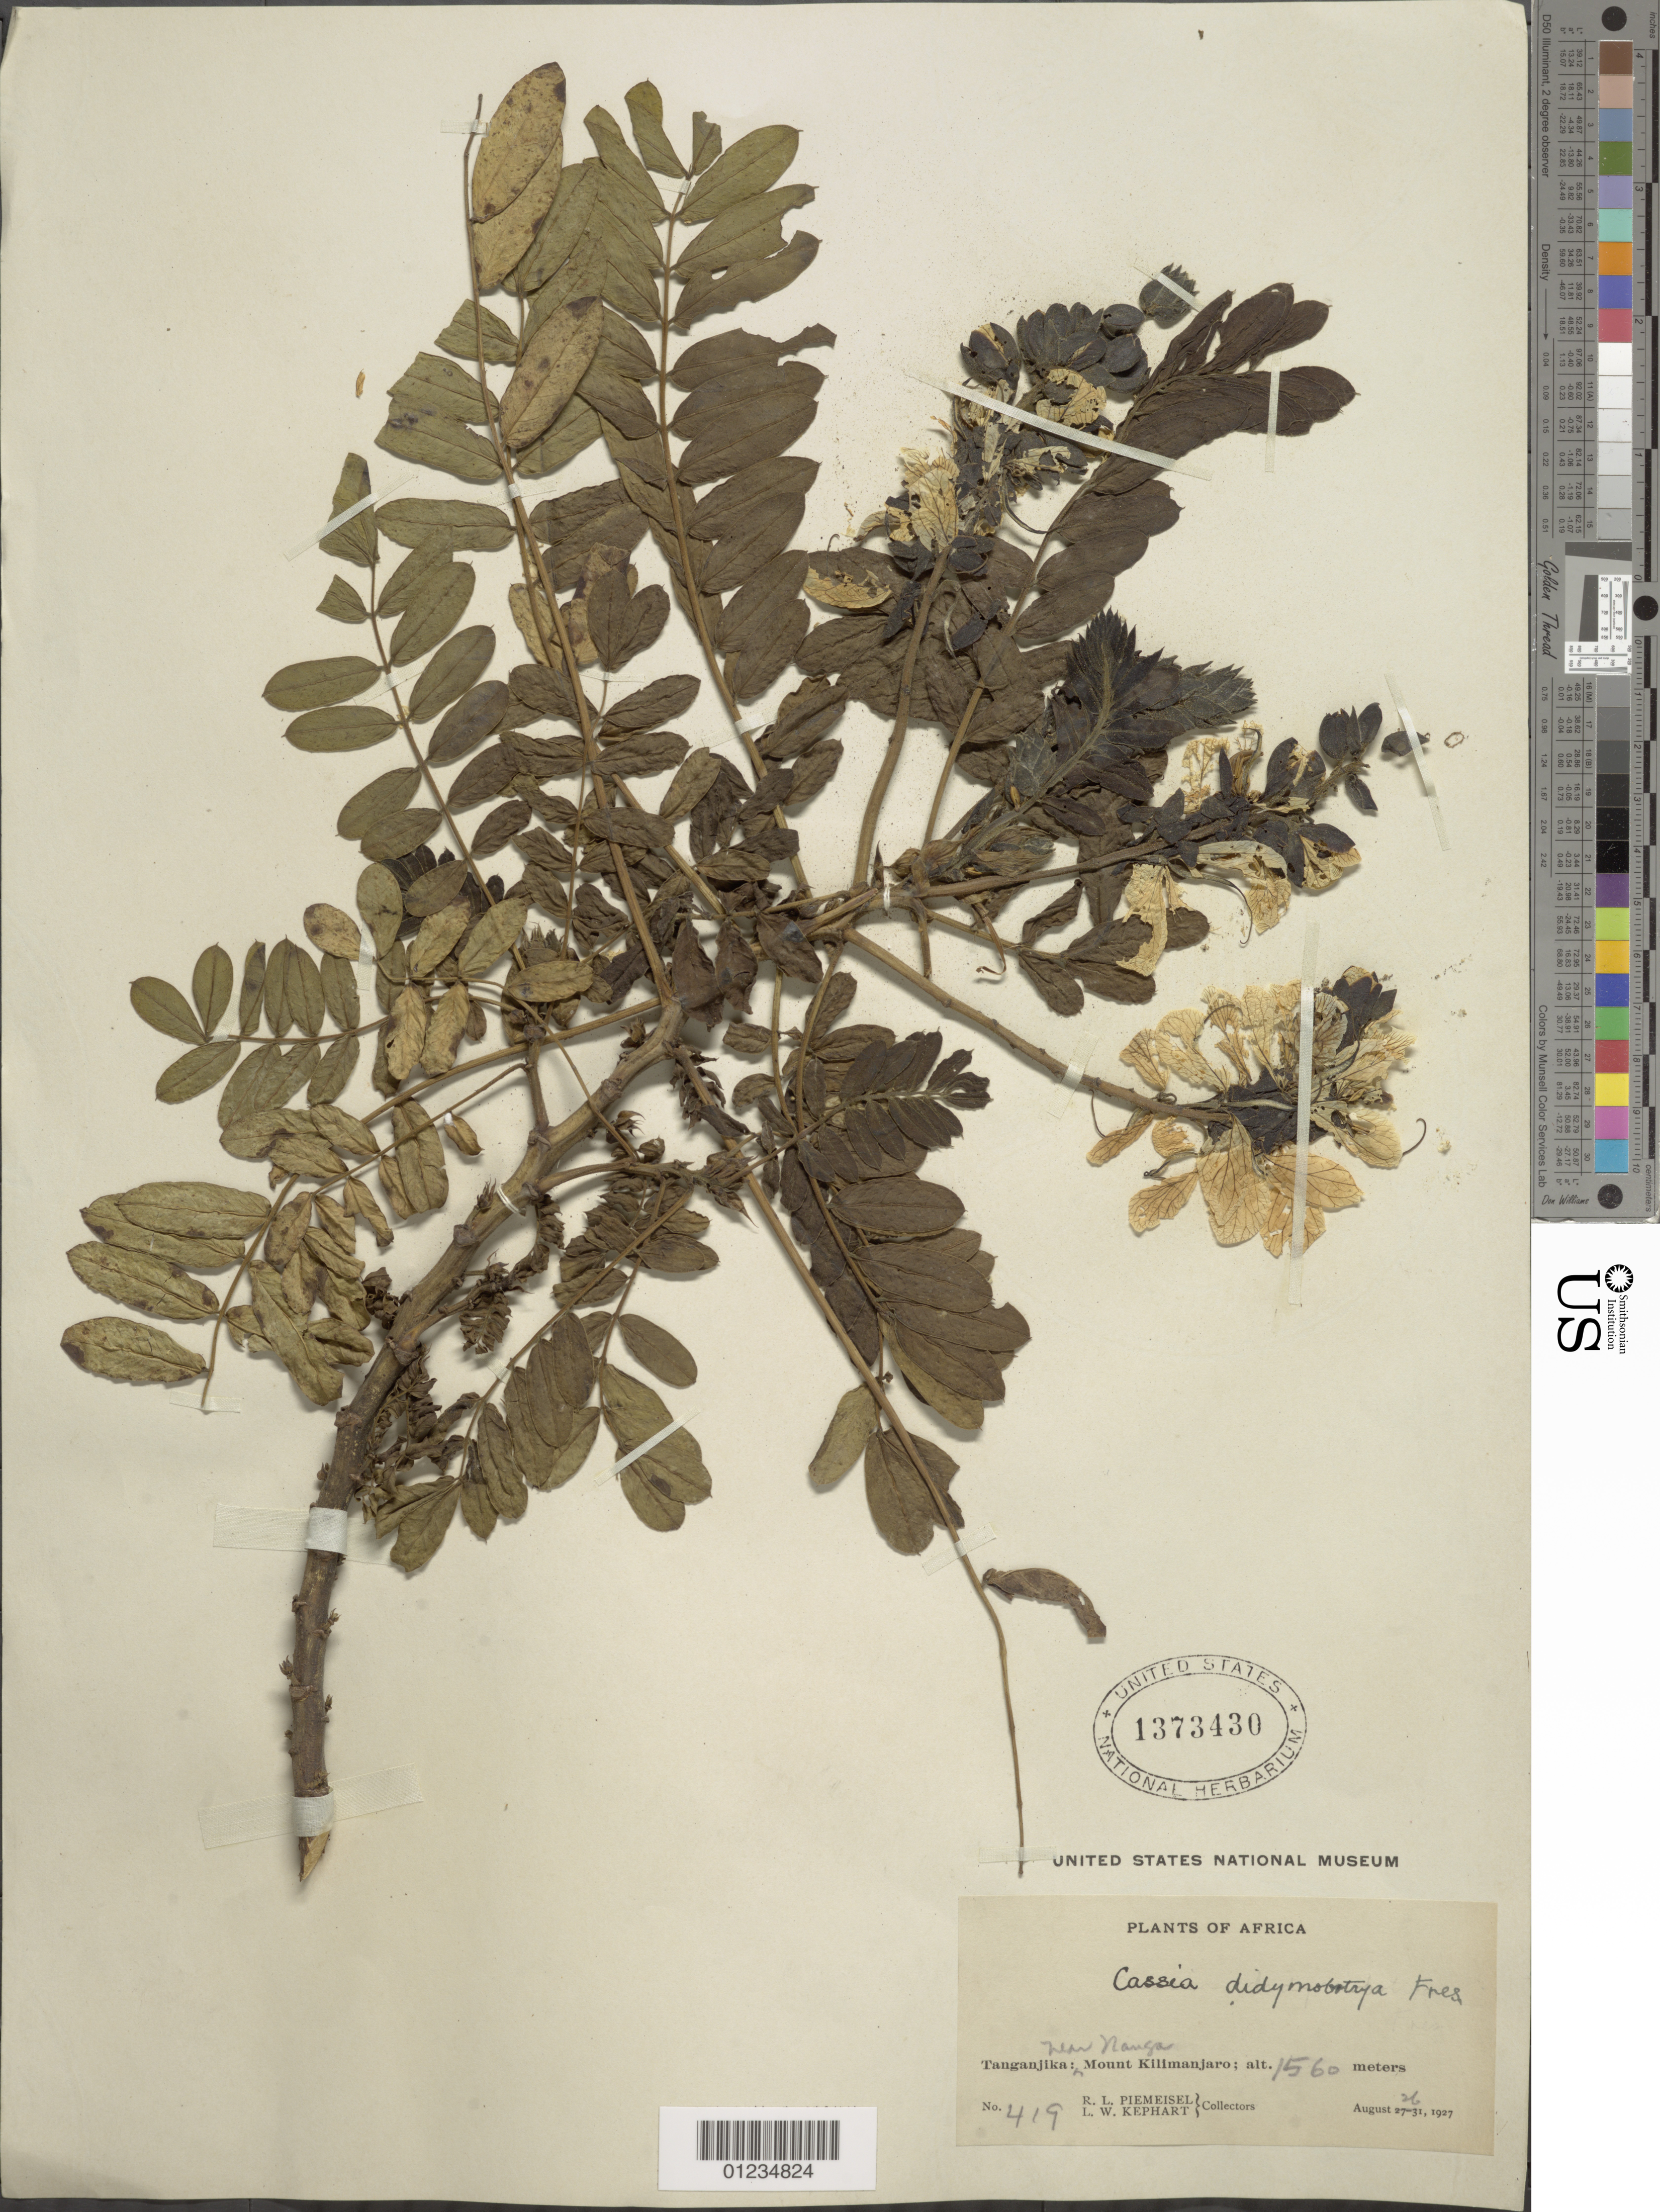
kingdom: Plantae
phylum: Tracheophyta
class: Magnoliopsida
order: Fabales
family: Fabaceae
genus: Senna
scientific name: Senna didymobotrya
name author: (Fresen.) H.S. Irwin & Barneby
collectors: R. L. Piemeisel & L. W. Kephart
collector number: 419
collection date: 1927-08-26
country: Tanzania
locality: Tanganjika, Mount Kilimanjaro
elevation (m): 1560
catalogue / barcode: US 1373430